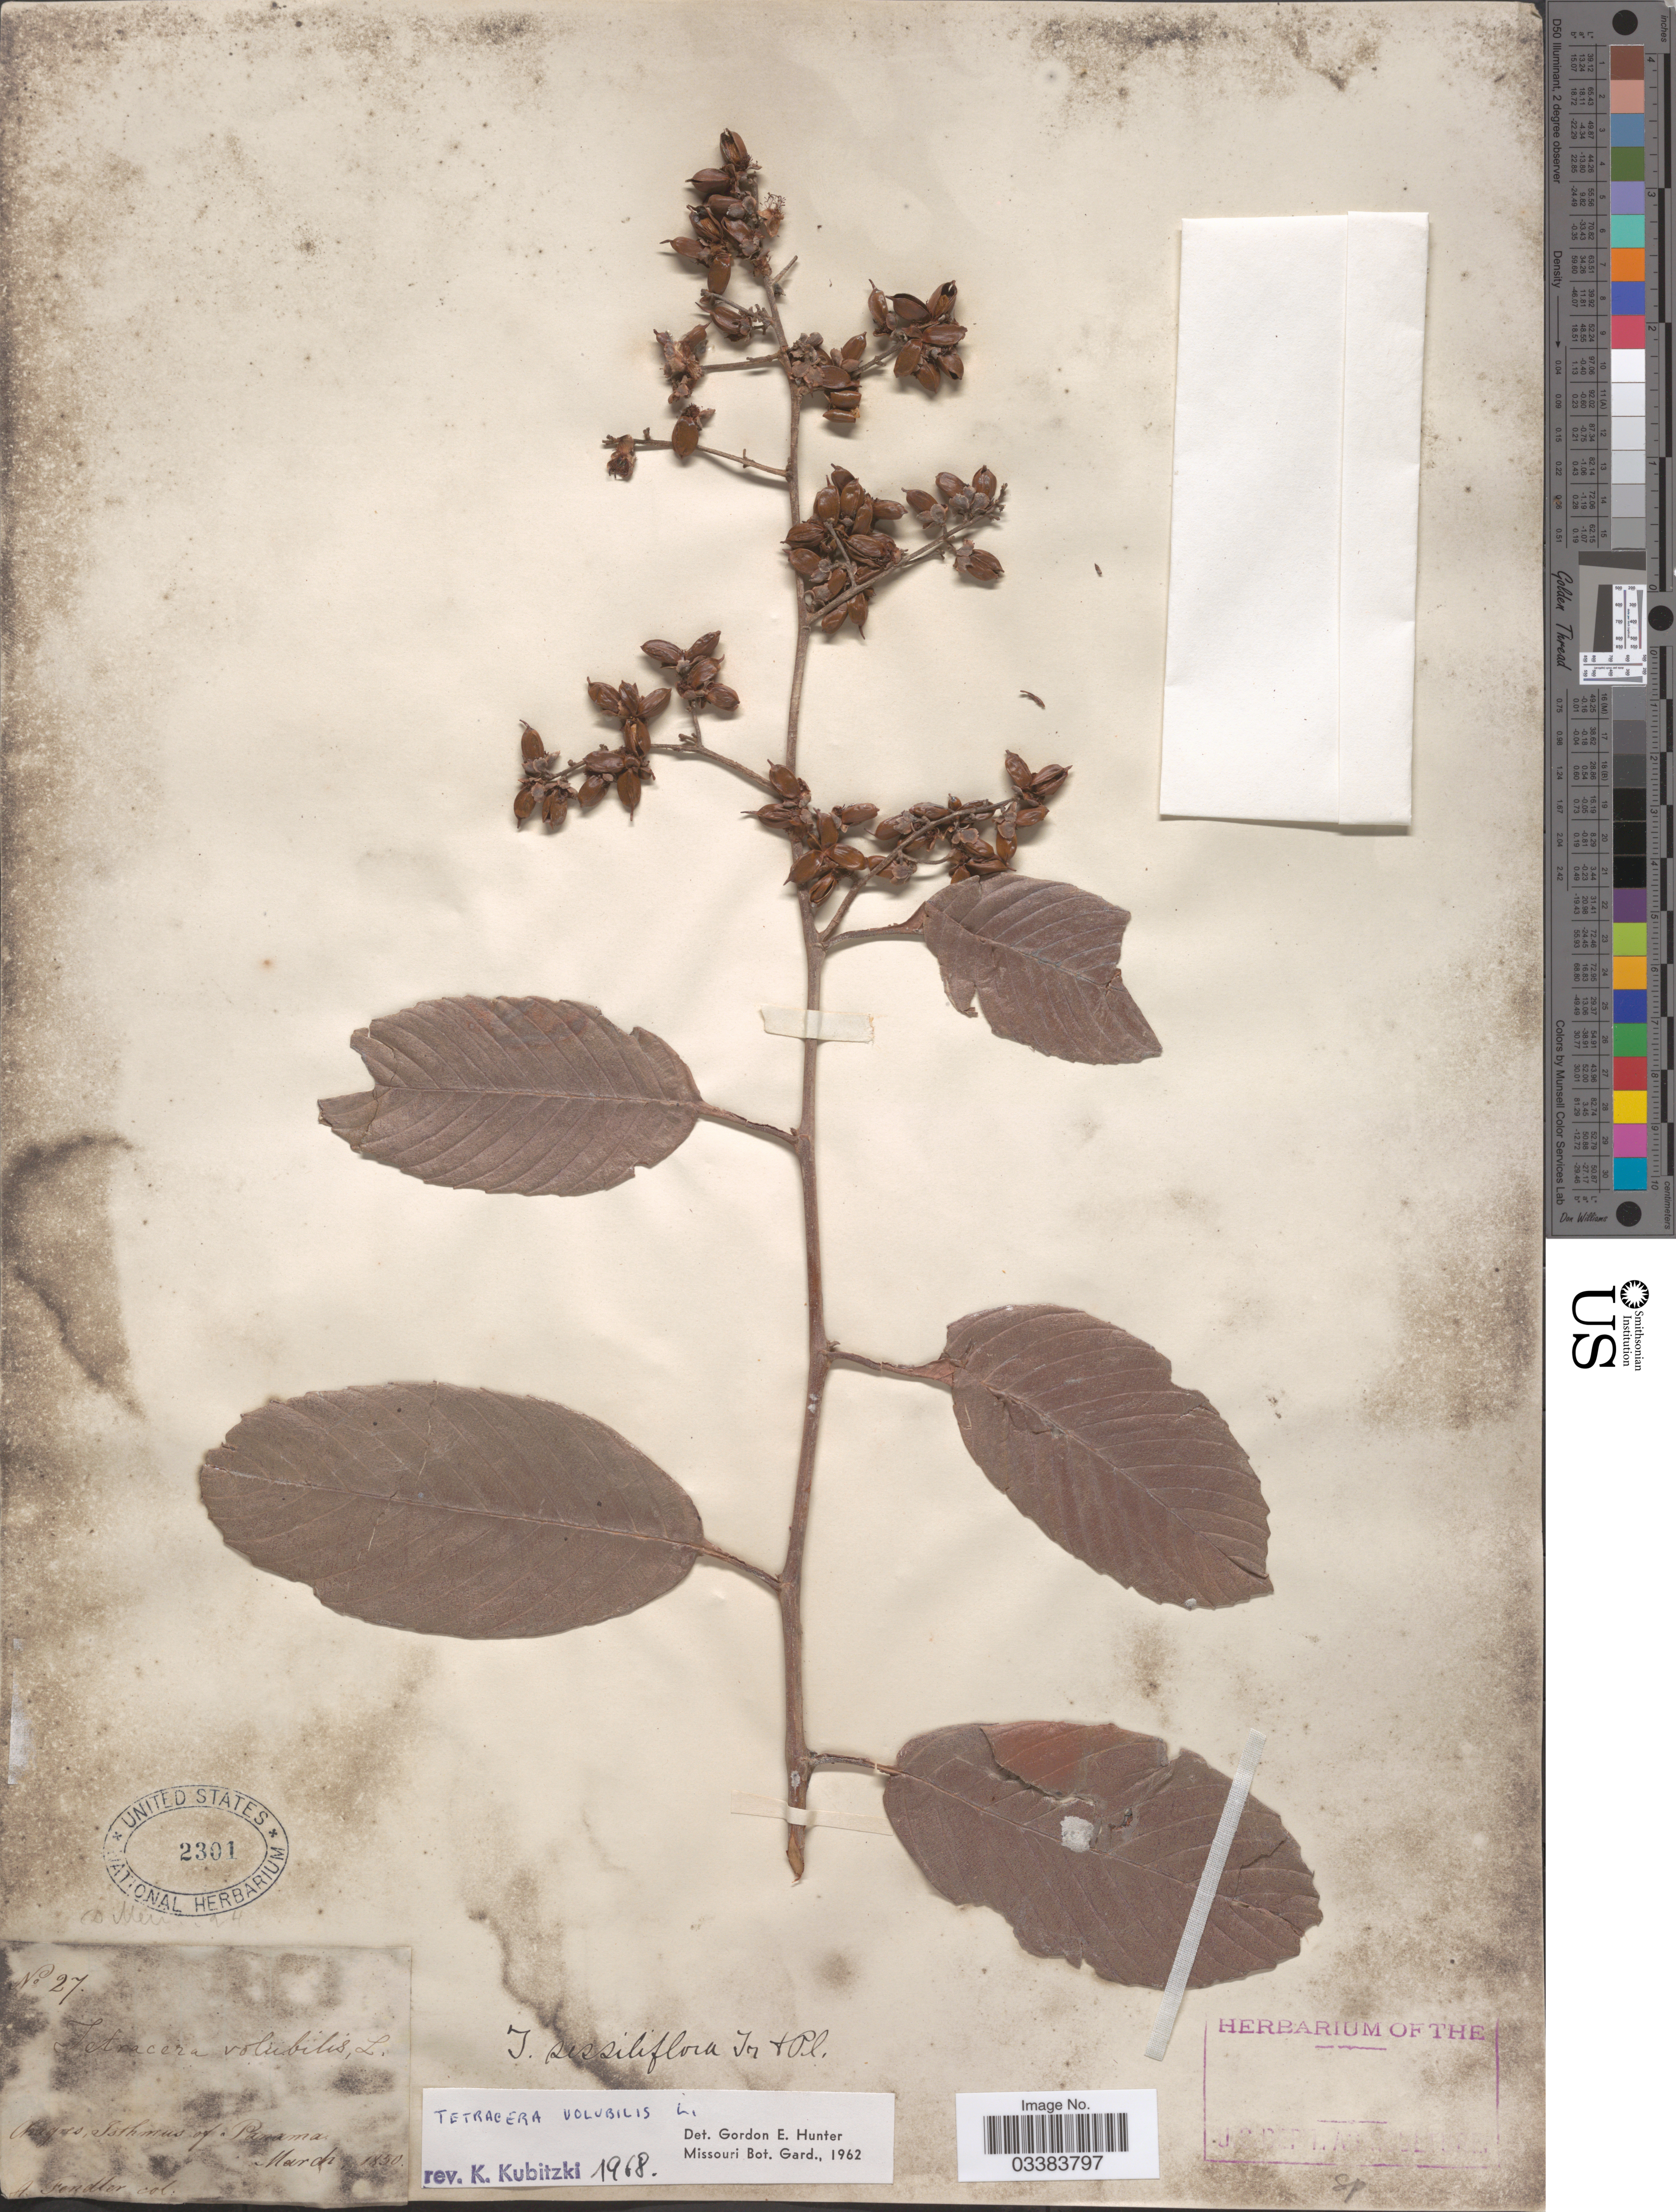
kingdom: Plantae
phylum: Tracheophyta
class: Magnoliopsida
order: Dilleniales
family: Dilleniaceae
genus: Tetracera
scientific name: Tetracera volubilis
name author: L.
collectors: A. Fendler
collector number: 27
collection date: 1850-03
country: Panama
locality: Chagres, Isthmus of Panama.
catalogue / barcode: US 2301